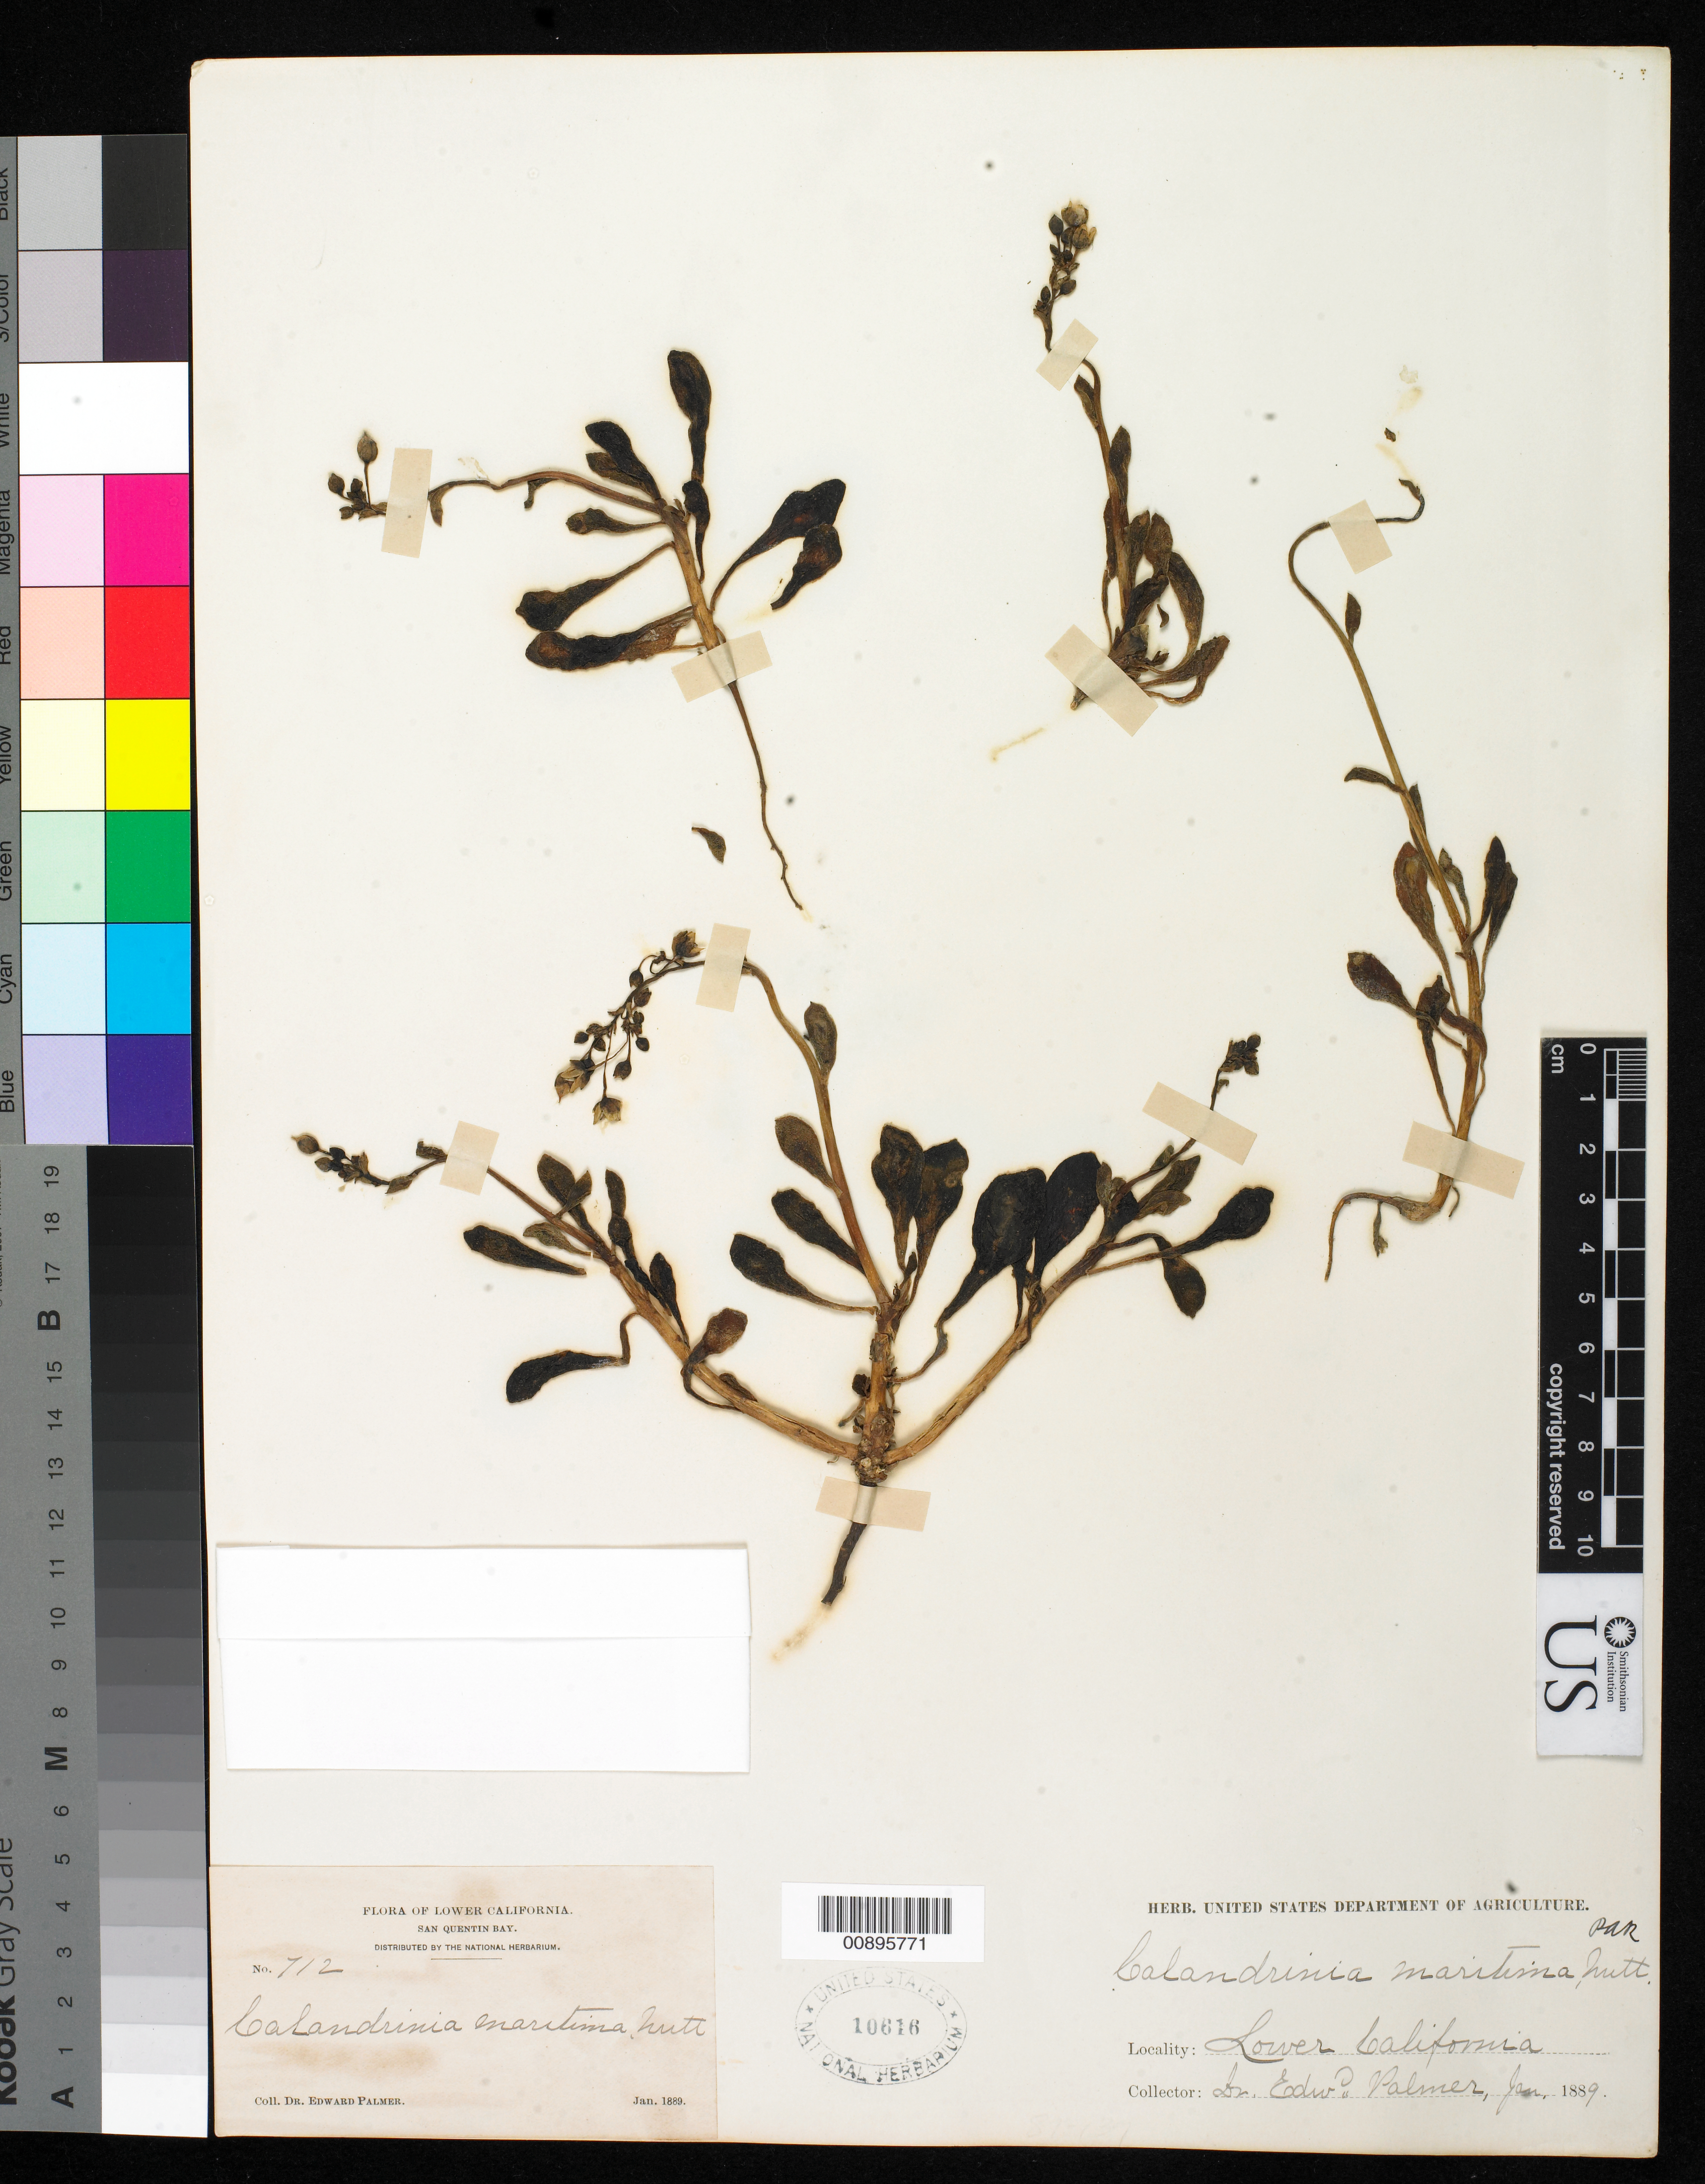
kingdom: Plantae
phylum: Tracheophyta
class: Magnoliopsida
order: Caryophyllales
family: Montiaceae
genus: Cistanthe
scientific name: Cistanthe maritima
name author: (Nutt.) Carolin ex Hershk.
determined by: Strong, Mark T., (BOT), Smithsonian Institution - National Museum of Natural History (UNITED STATES)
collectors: E. Palmer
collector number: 712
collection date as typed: Jan 1889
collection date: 1889-01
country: Mexico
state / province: Baja California Norte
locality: San Quentin Bay, Baja California.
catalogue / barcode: US 10616